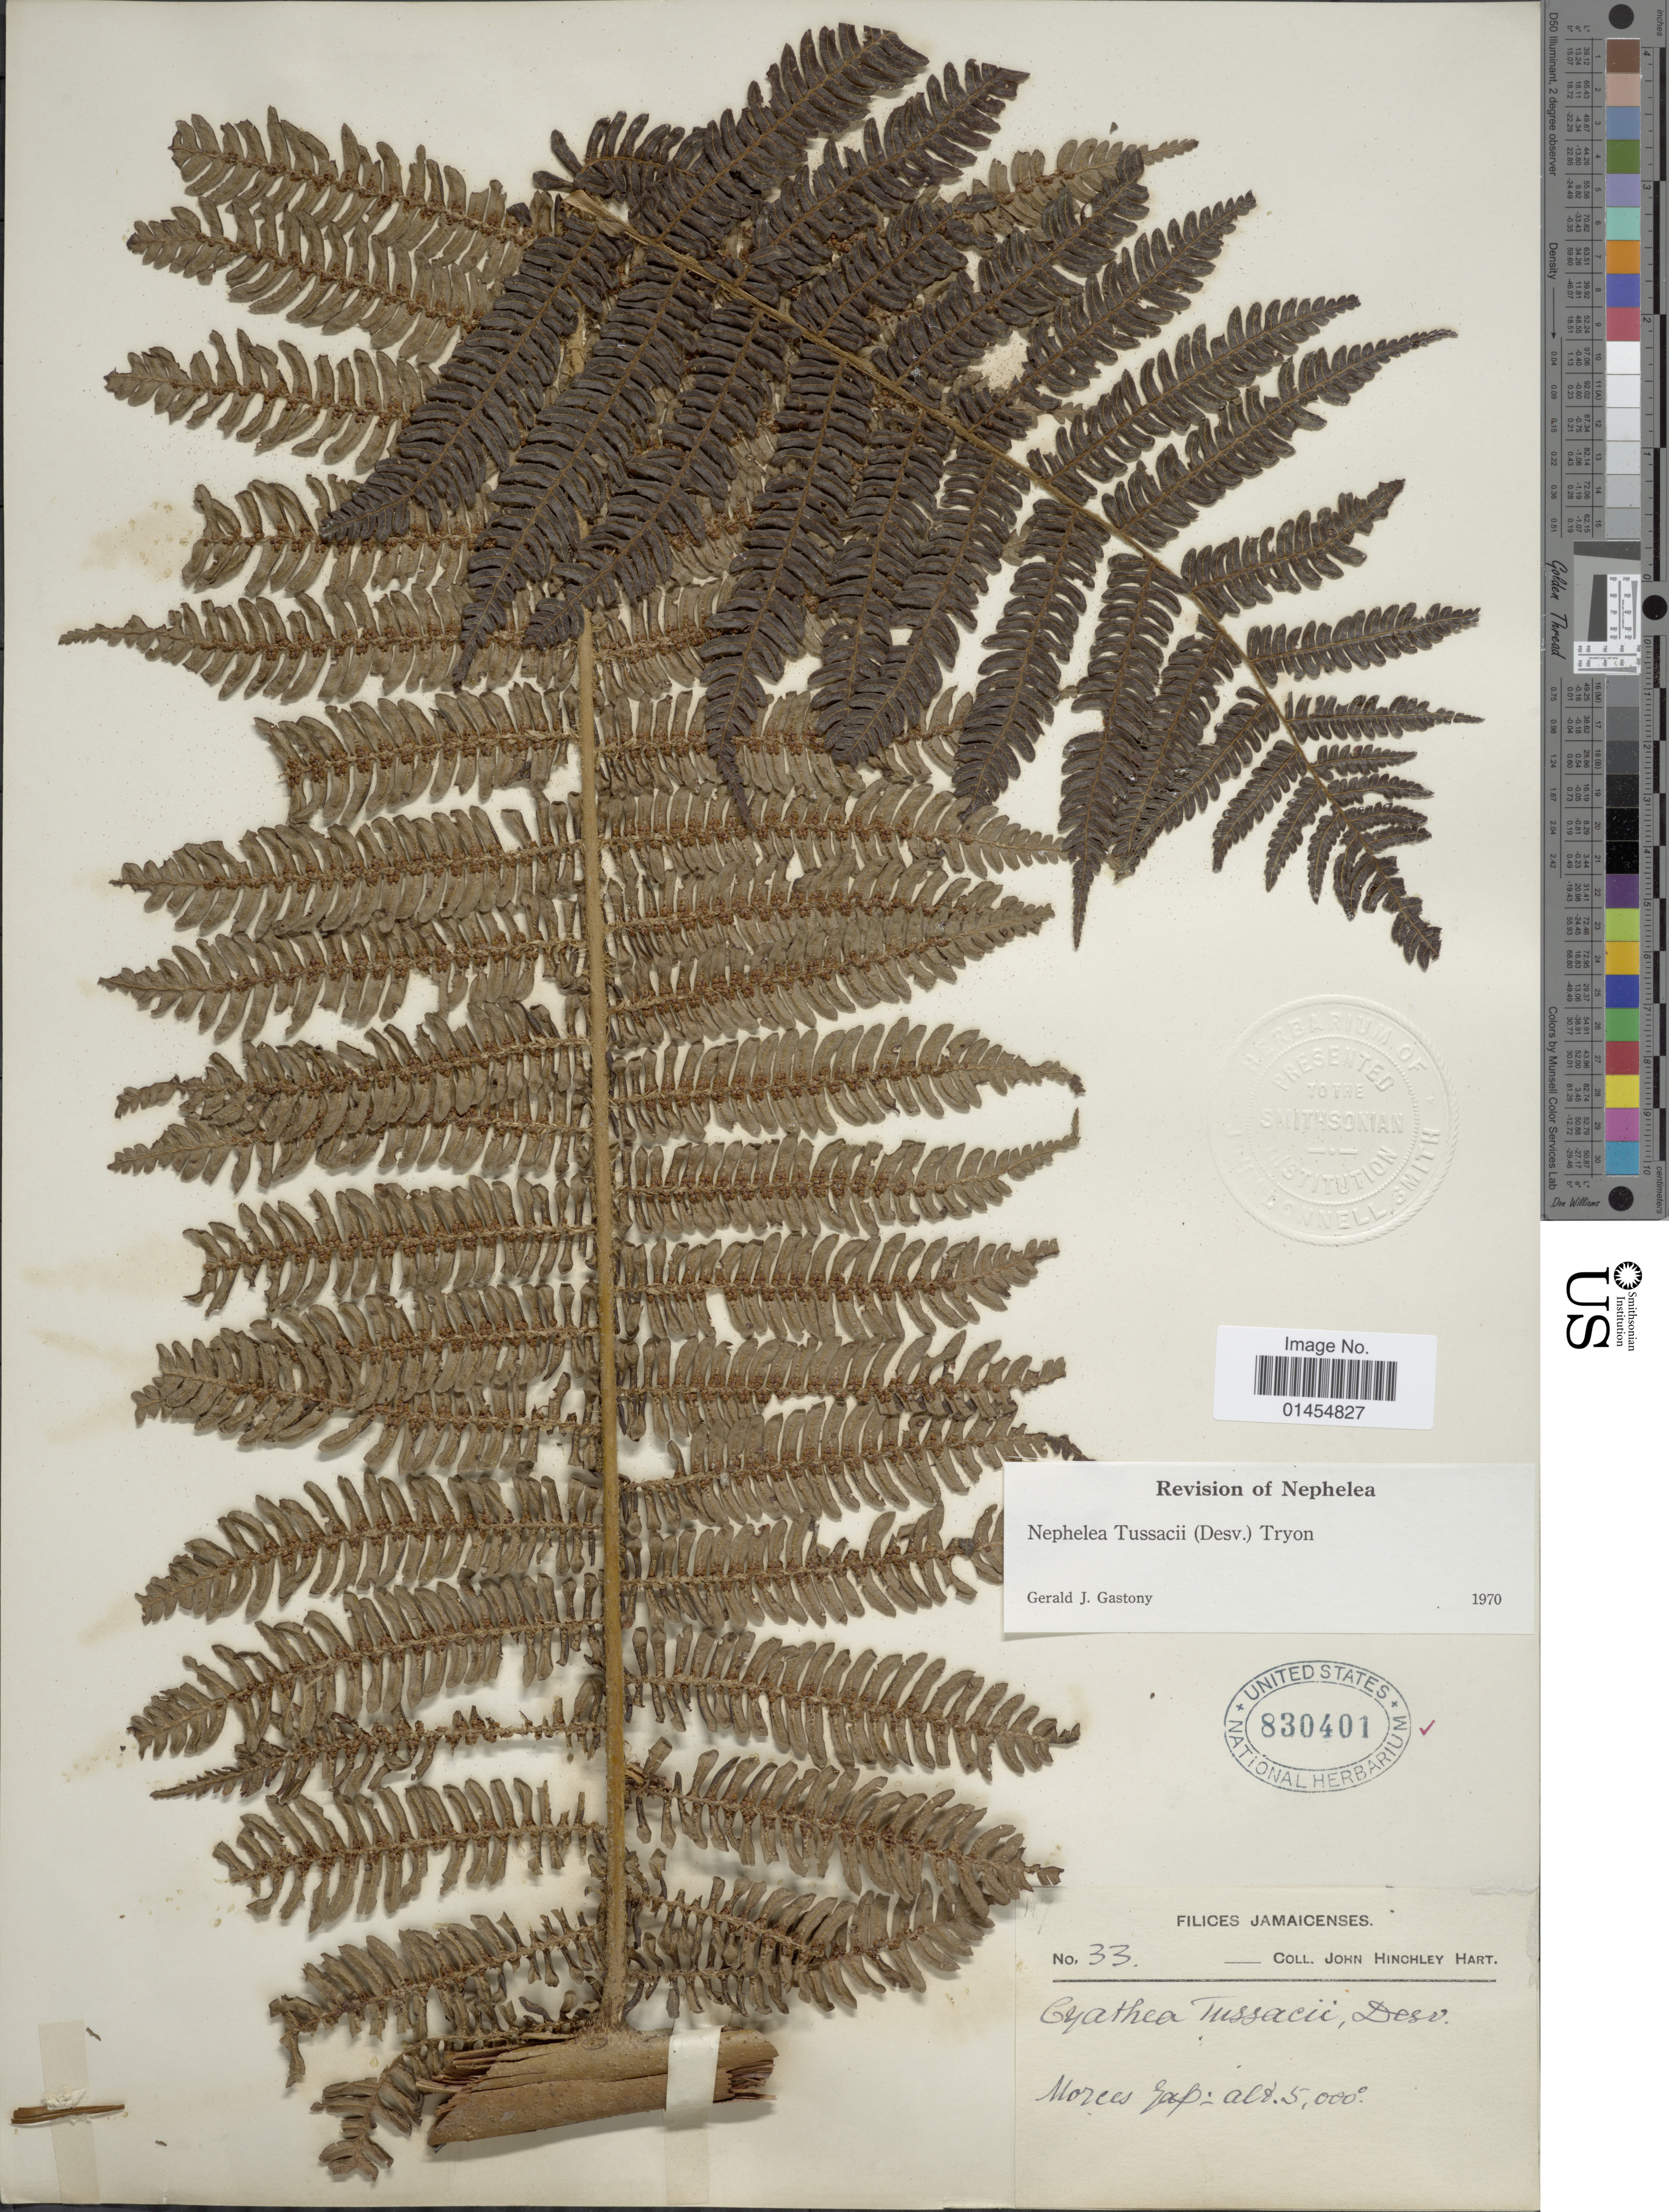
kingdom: Plantae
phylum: Tracheophyta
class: Polypodiopsida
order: Cyatheales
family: Cyatheaceae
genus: Alsophila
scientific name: Alsophila tussacii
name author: (Desv.) D.S. Conant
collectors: J. H. Hart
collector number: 33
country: Jamaica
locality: Morces Gap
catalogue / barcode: US 830401